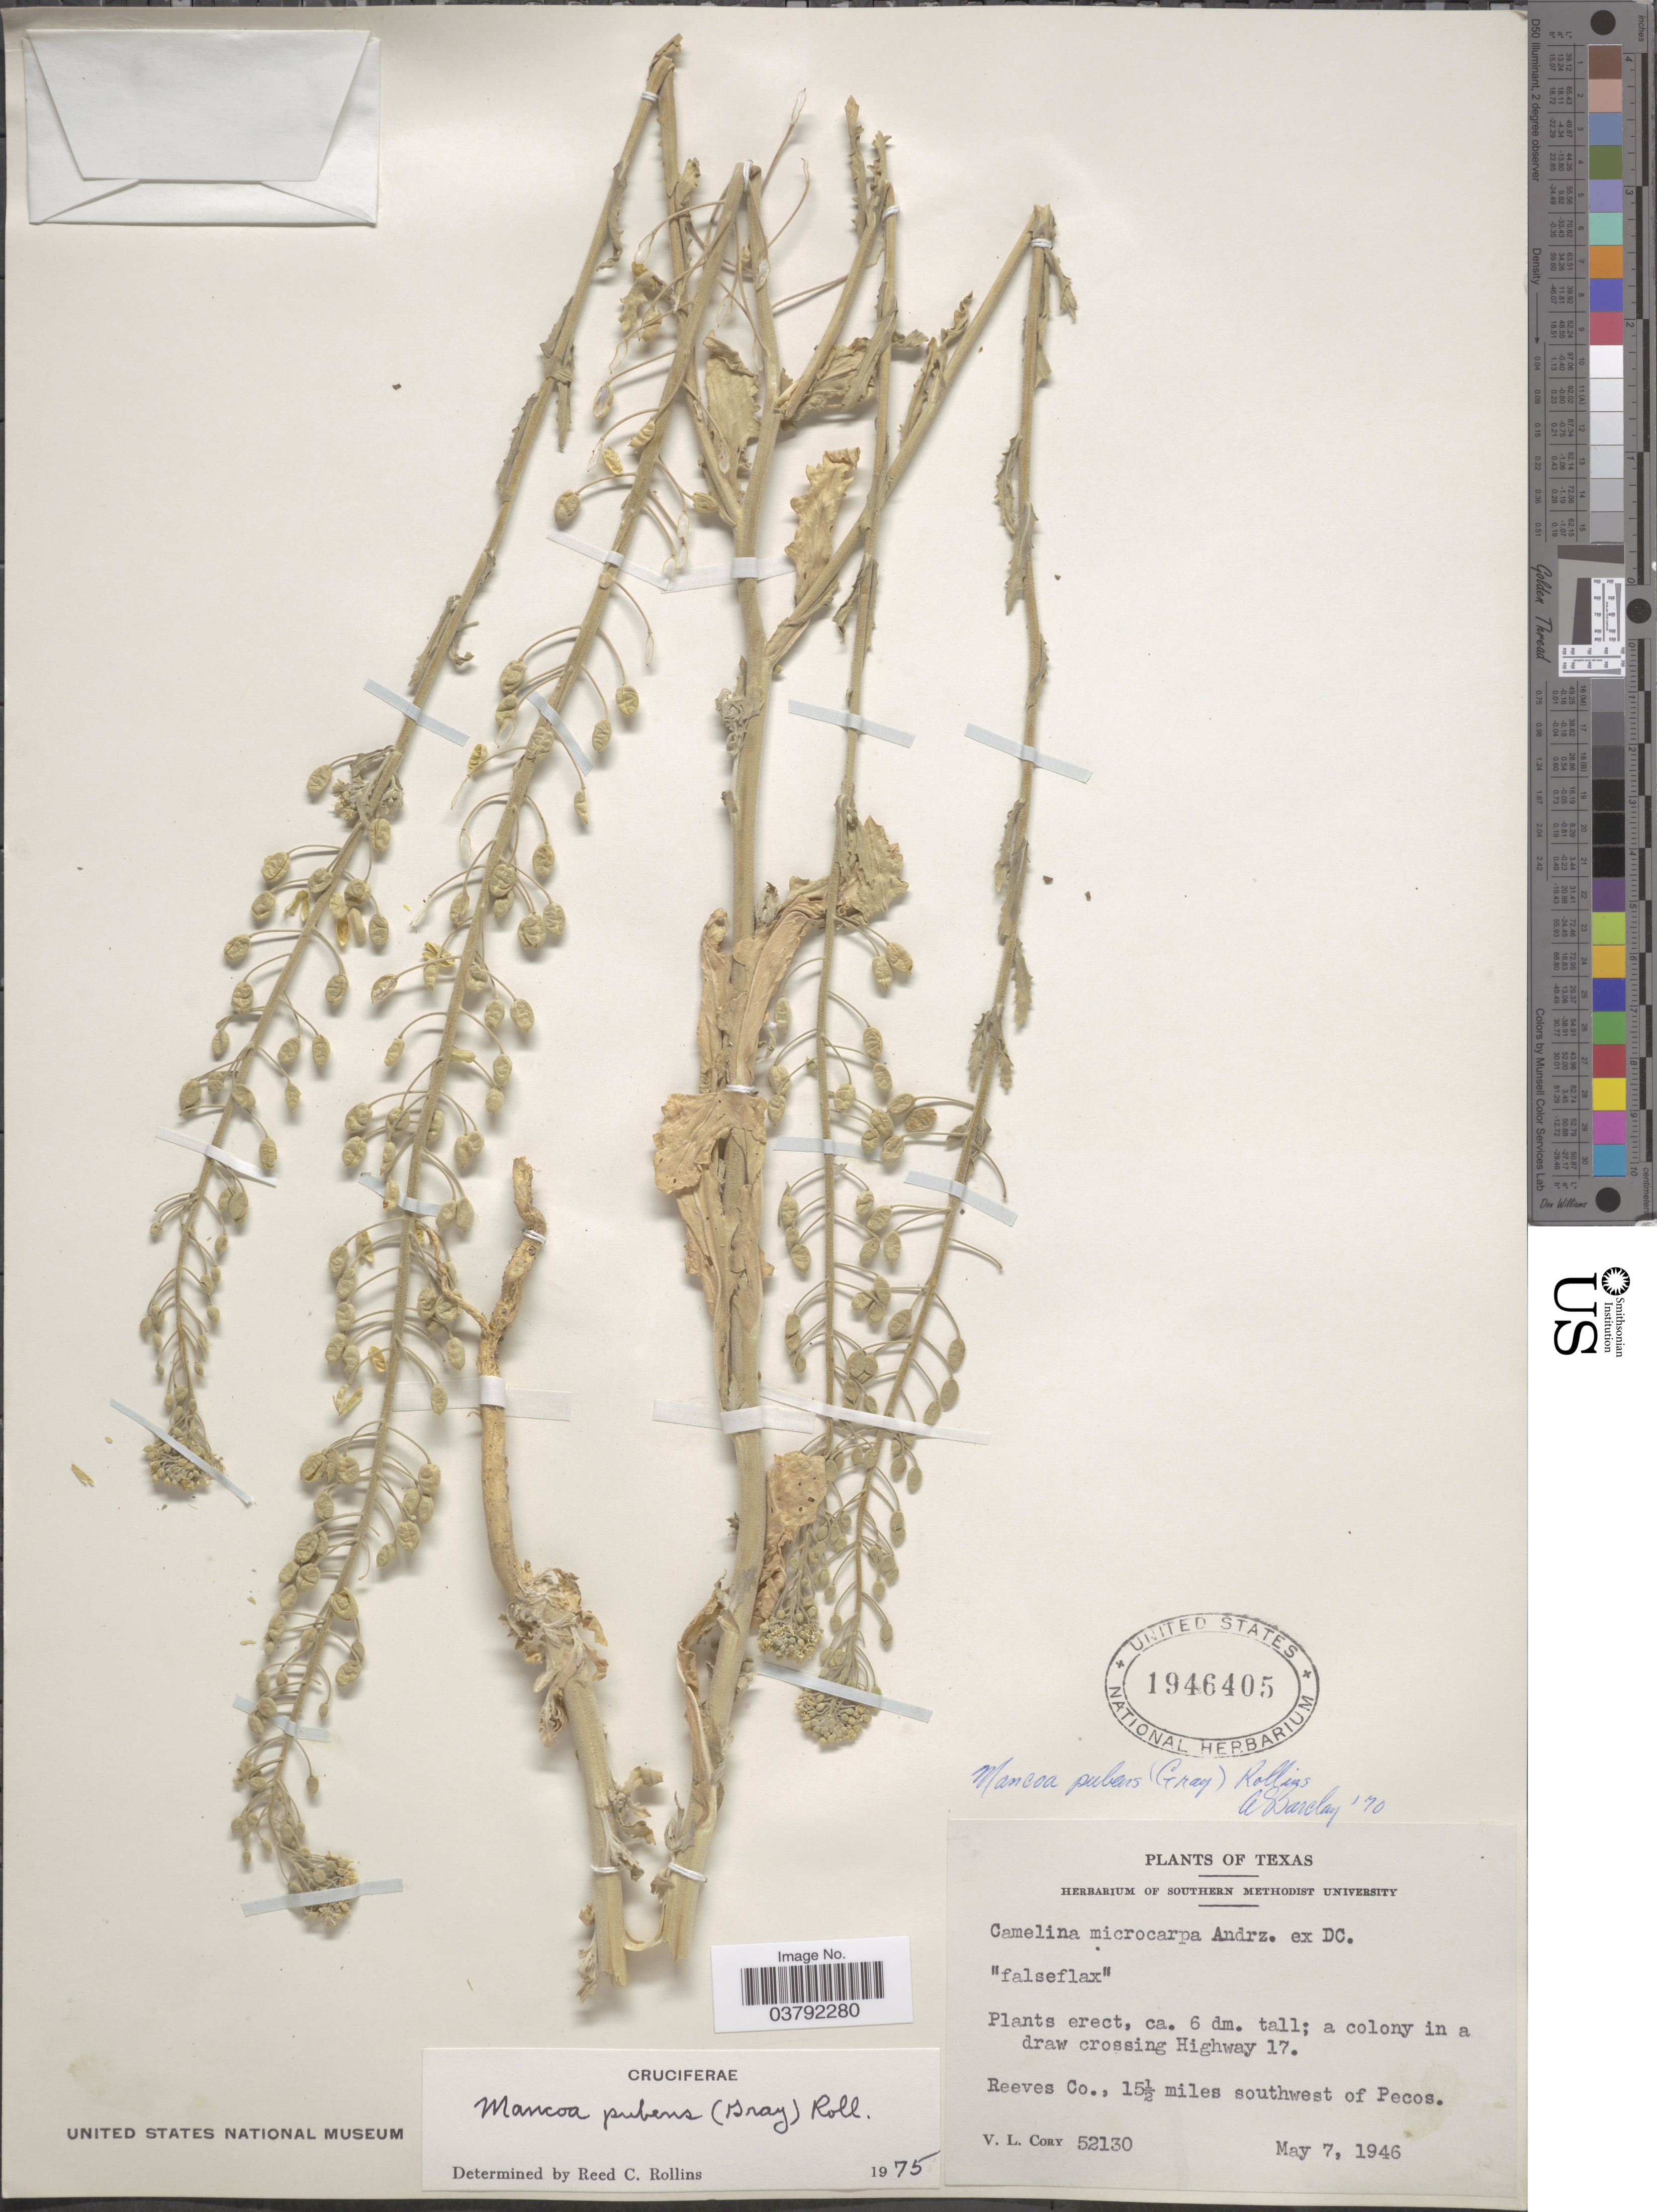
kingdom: Plantae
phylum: Tracheophyta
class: Magnoliopsida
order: Brassicales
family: Brassicaceae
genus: Mancoa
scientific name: Mancoa pubens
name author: (A. Gray) Rollins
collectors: V. Cory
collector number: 52130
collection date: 1946-05-07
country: United States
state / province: Texas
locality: A colony in a draw crossing Highway 17. Reeves Co., 15½ miles southwest of Pecos.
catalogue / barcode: US 1946405